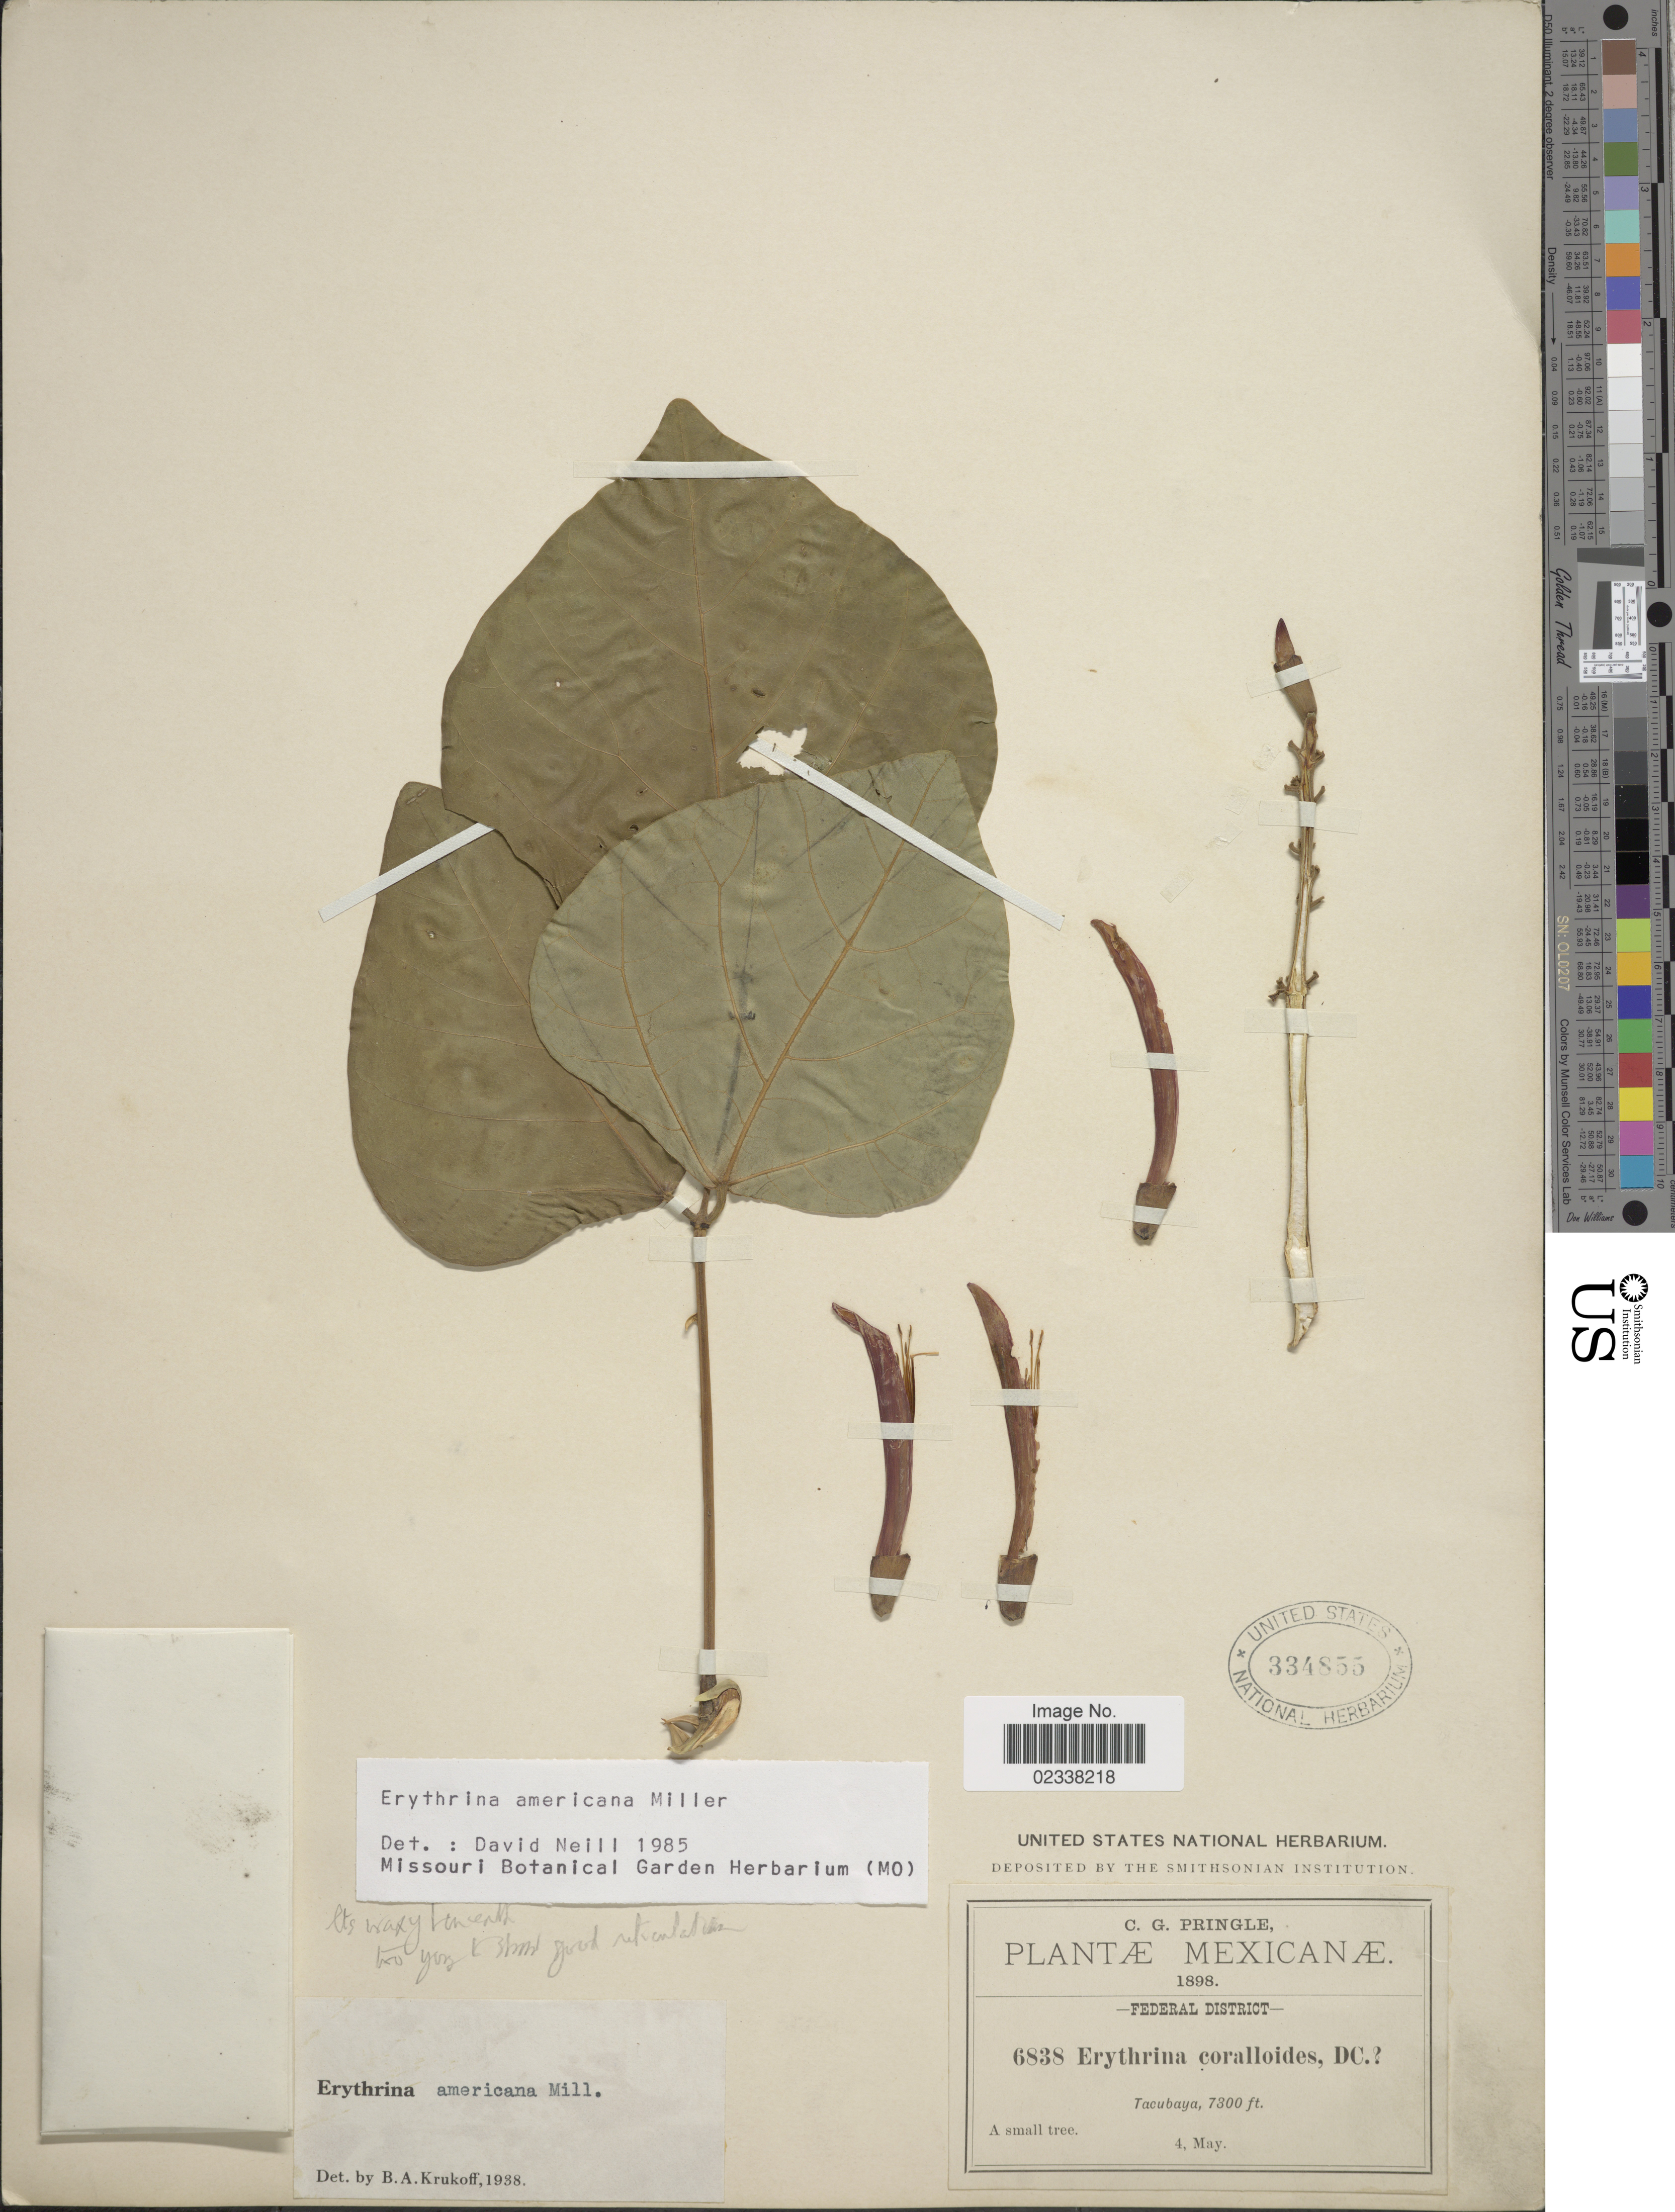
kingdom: Plantae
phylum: Tracheophyta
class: Magnoliopsida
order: Fabales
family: Fabaceae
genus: Erythrina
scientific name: Erythrina americana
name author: Mill.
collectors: C. G. Pringle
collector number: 6838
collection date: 1898-05-04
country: Mexico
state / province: Distrito Federal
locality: Tacubaya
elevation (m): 2225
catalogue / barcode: US 334855